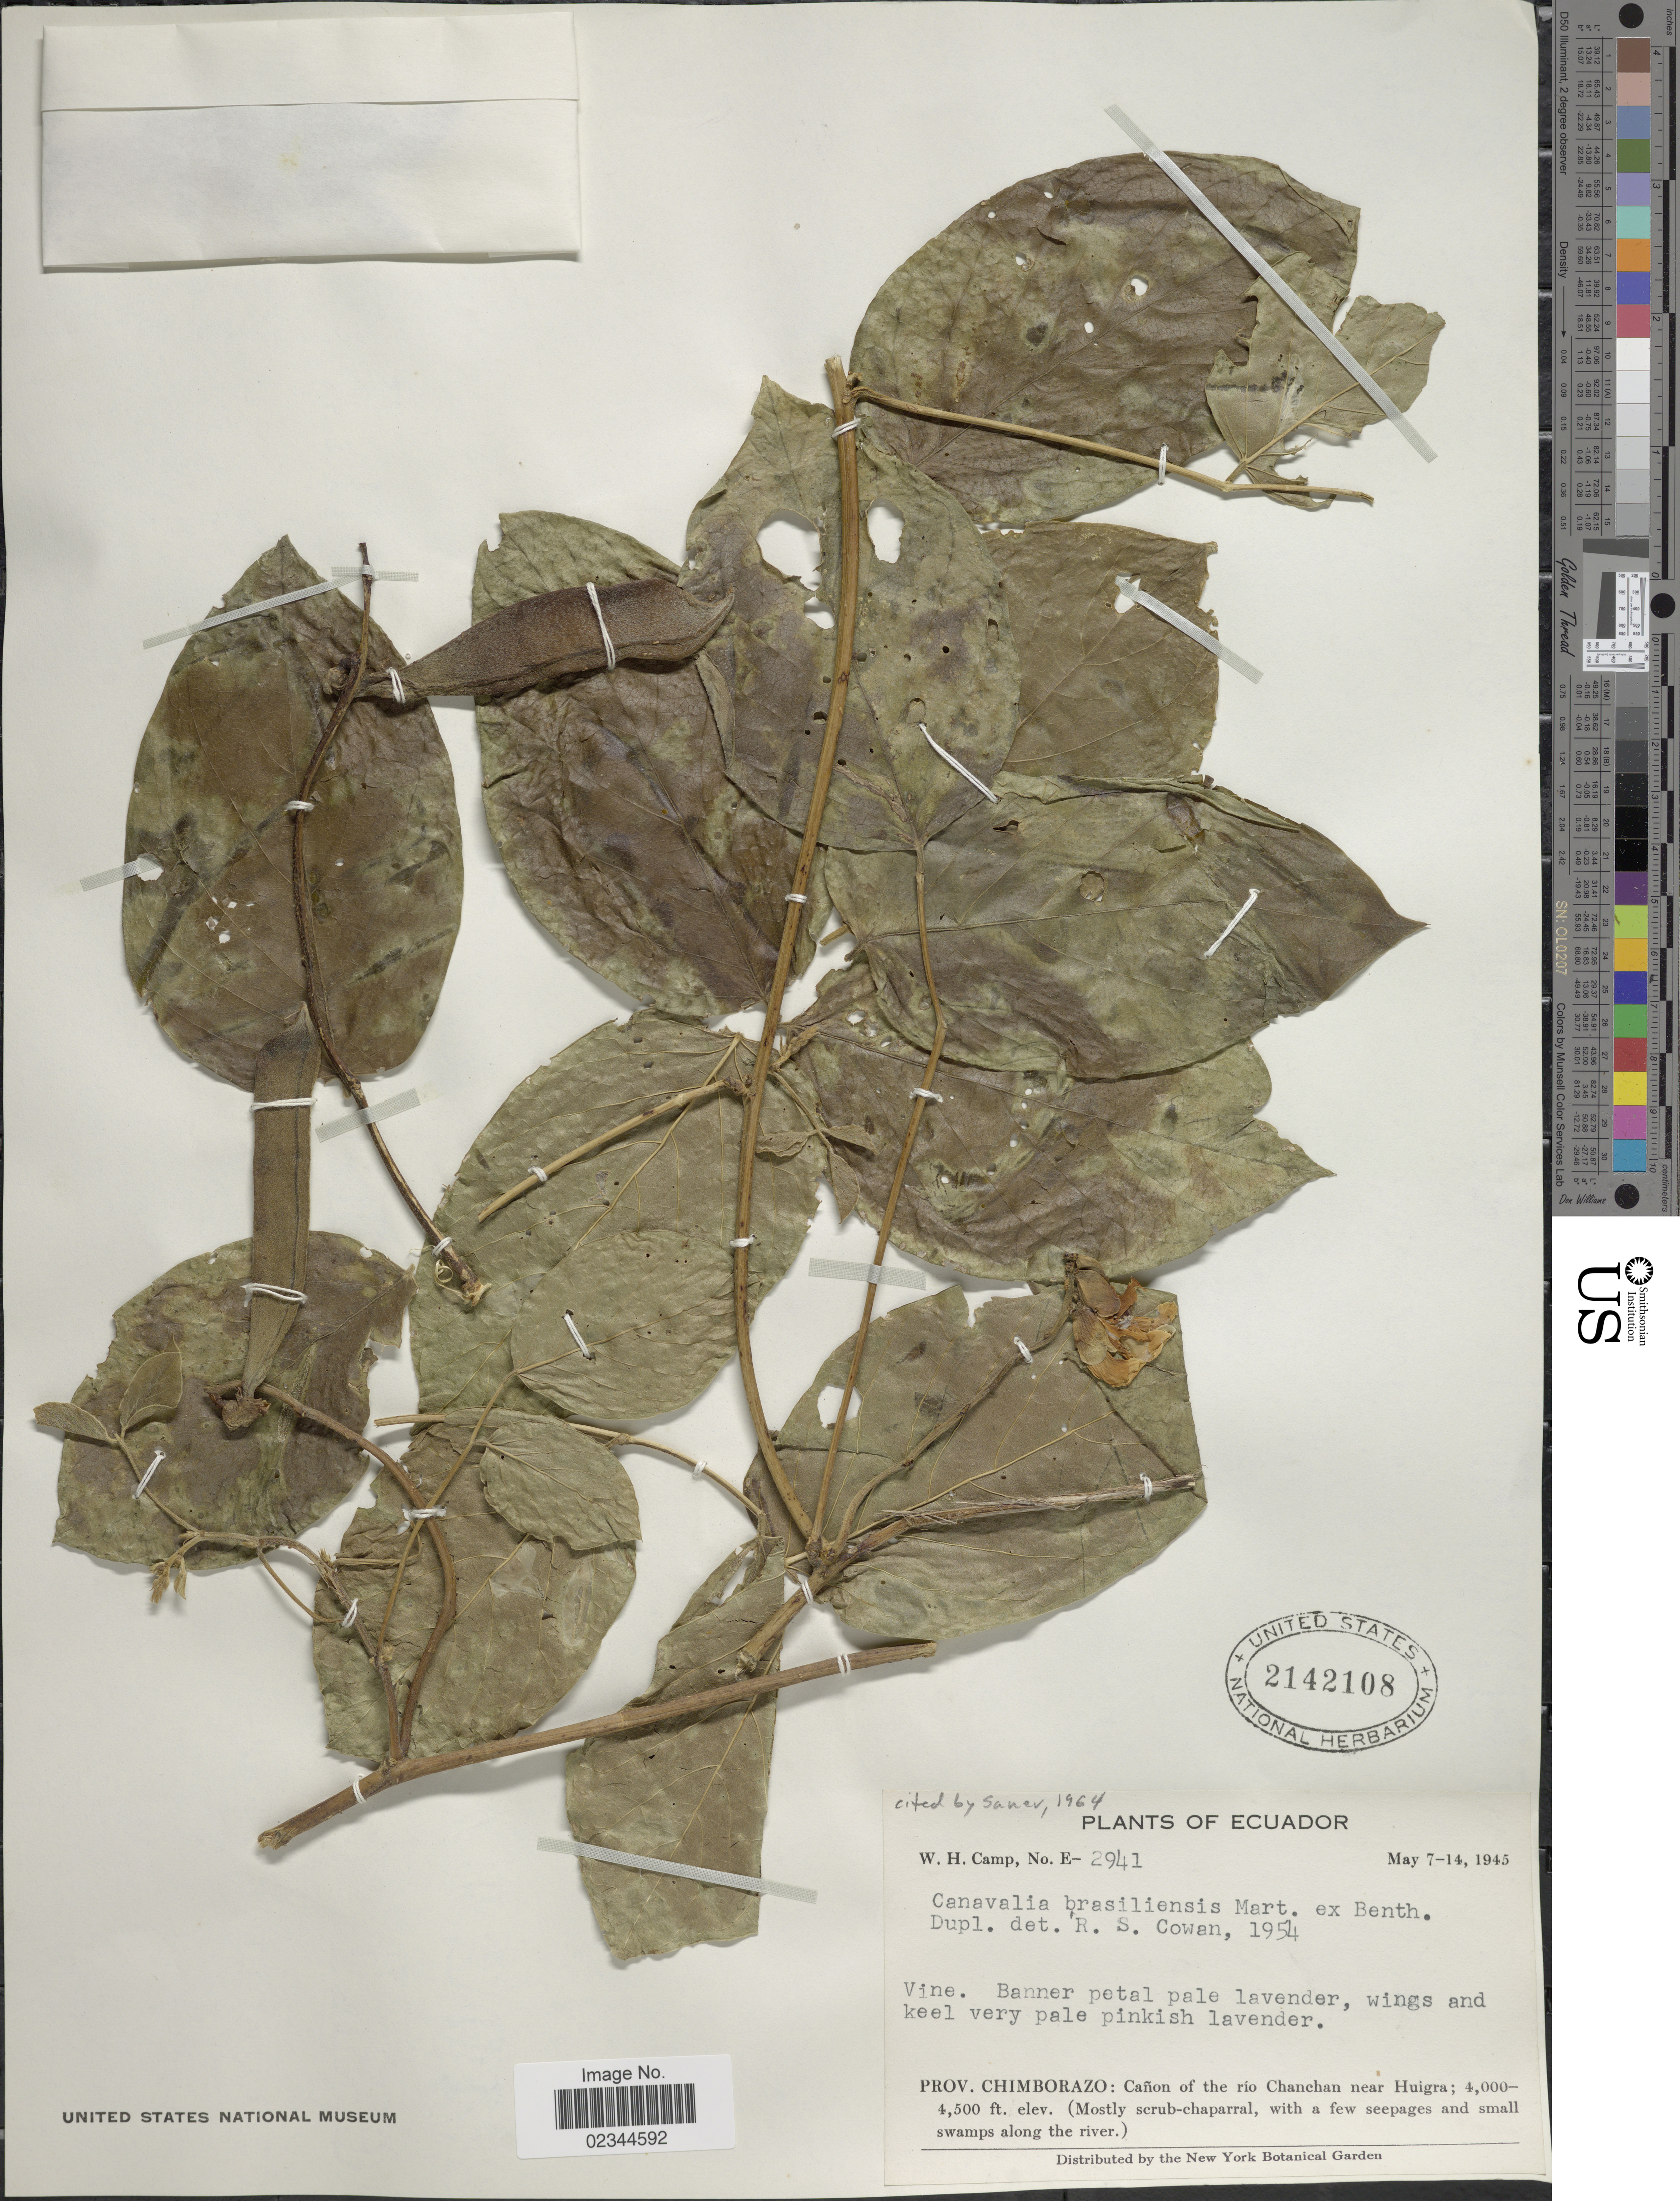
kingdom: Plantae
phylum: Tracheophyta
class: Magnoliopsida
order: Fabales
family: Fabaceae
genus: Canavalia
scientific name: Canavalia brasiliensis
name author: Mart. ex Benth.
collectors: W. H. Camp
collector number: E-2941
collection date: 1945-05-07/1945-05-14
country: Ecuador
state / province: Chimborazo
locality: Canon of the Rio Chanchan near Huigra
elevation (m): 1219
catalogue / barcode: US 2142108